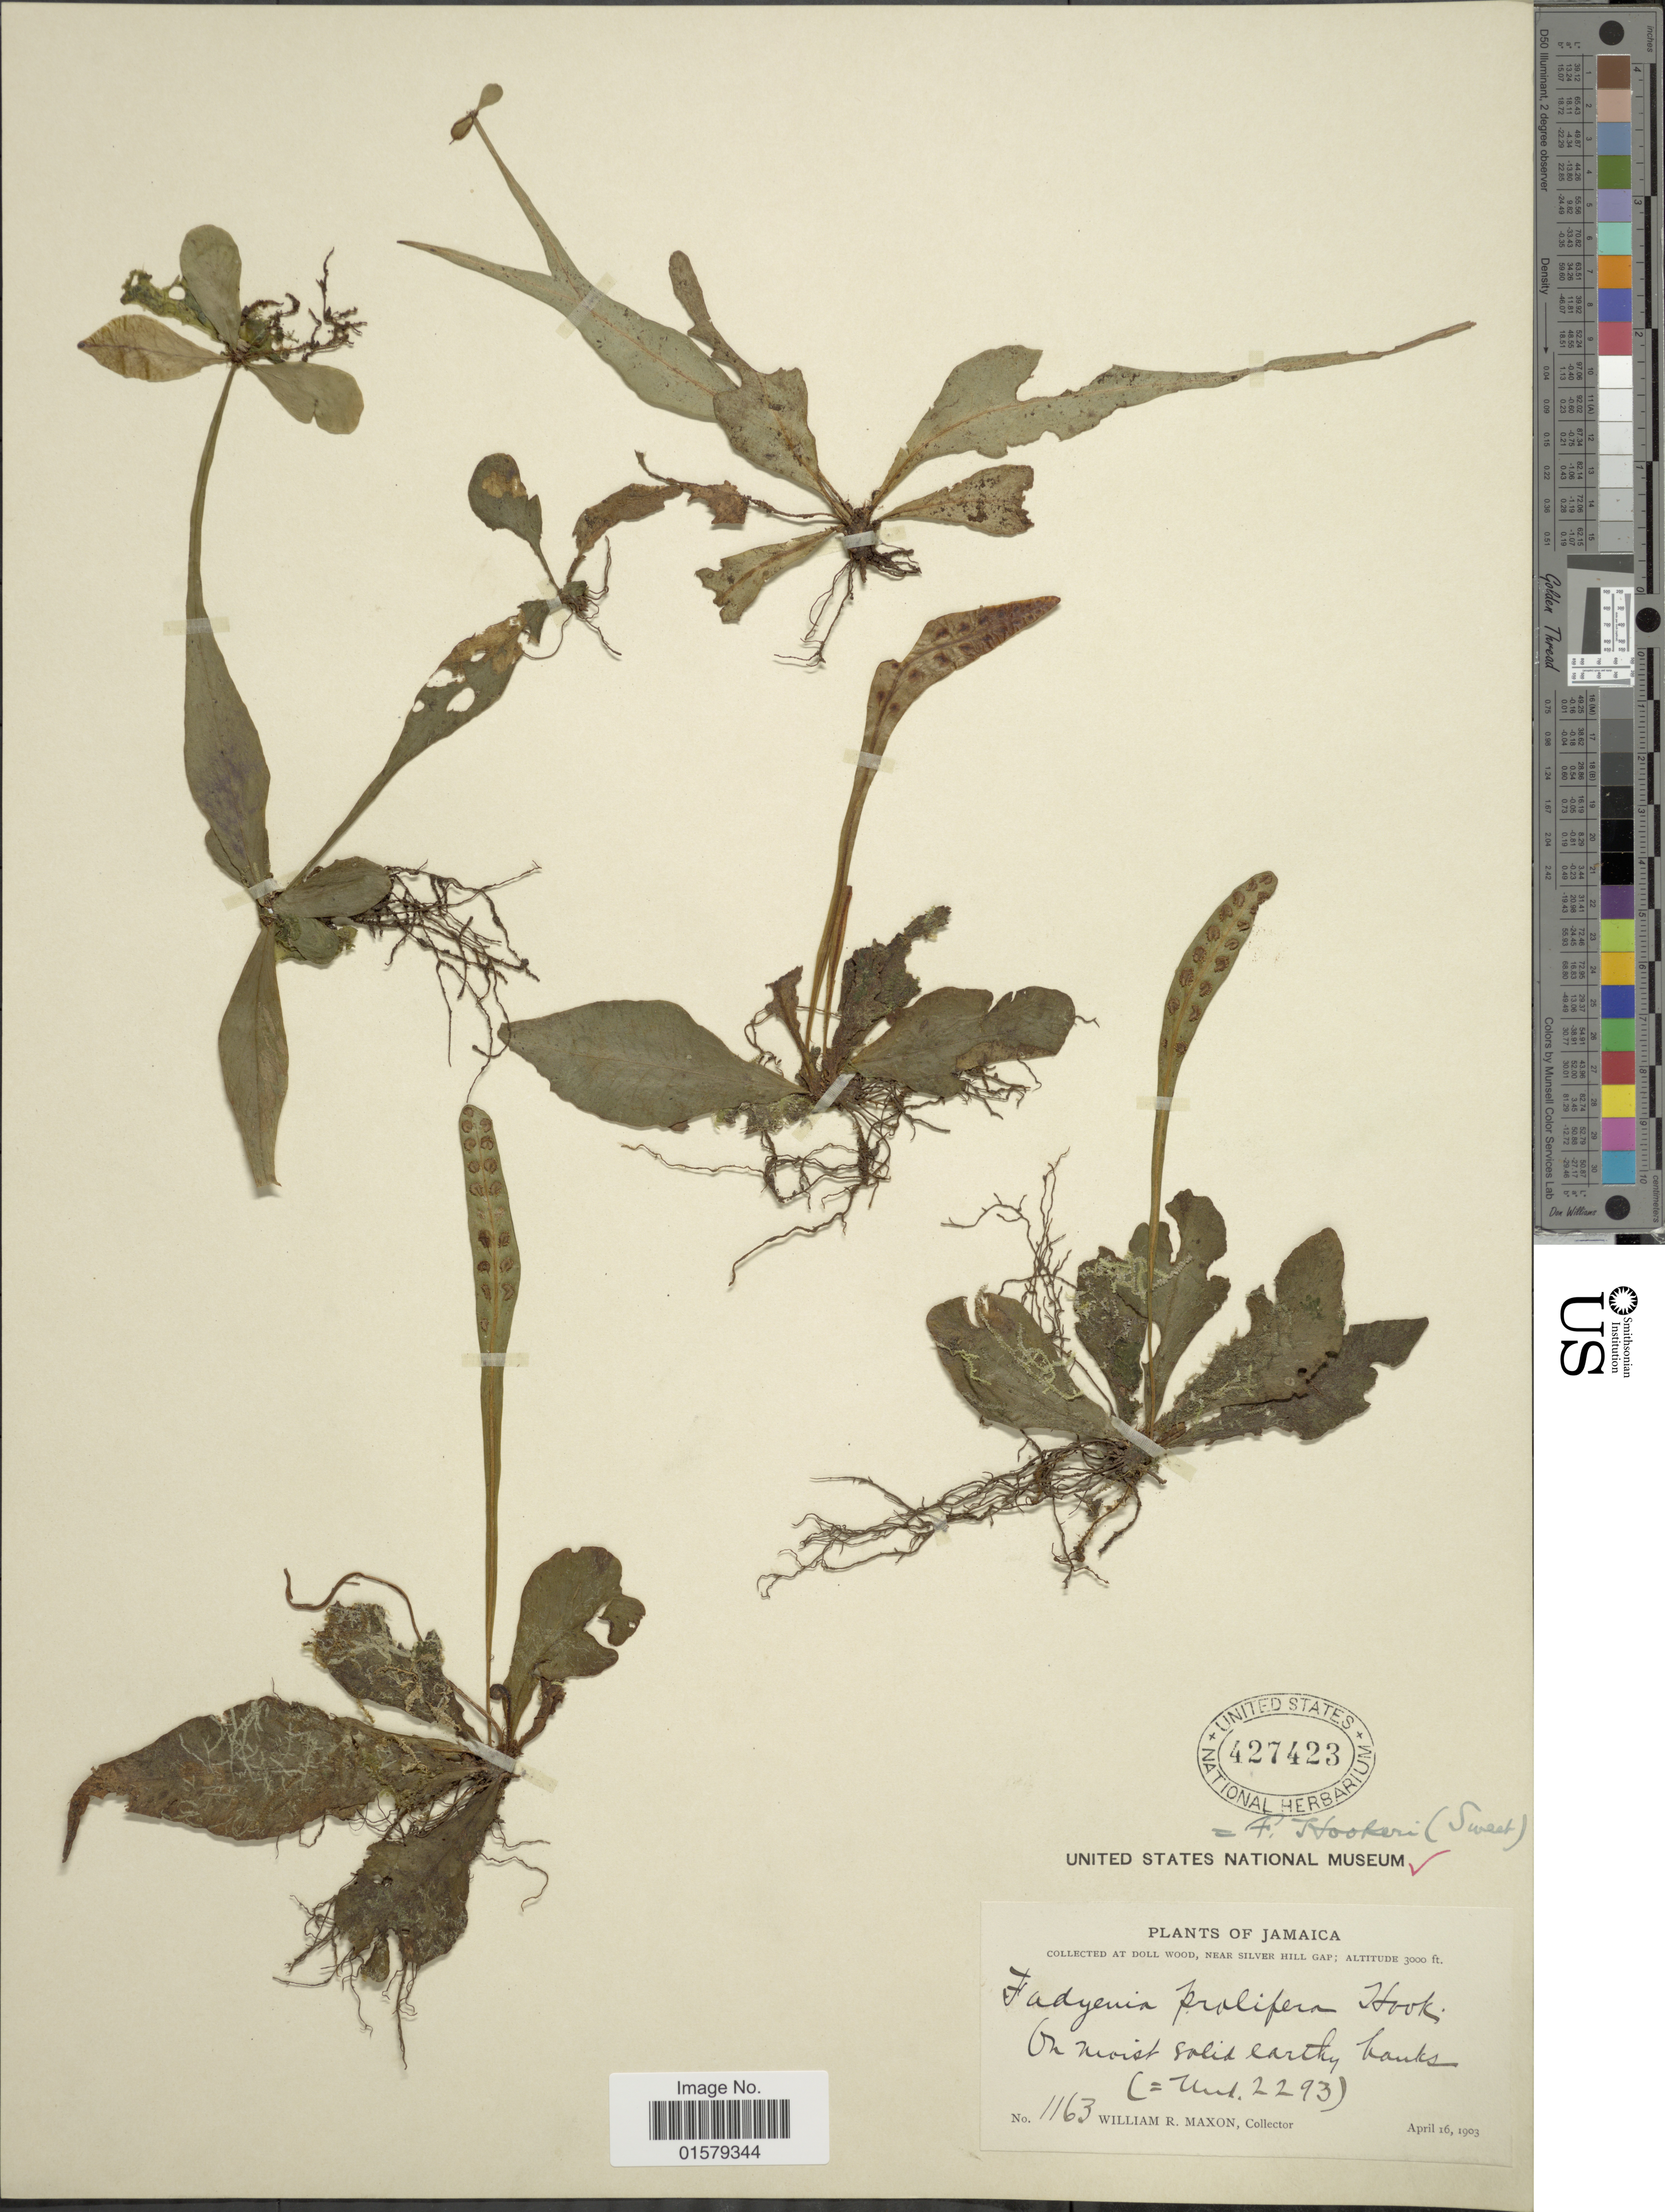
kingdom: Plantae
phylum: Tracheophyta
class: Polypodiopsida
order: Polypodiales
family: Tectariaceae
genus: Tectaria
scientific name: Tectaria hookeri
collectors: W. R. Maxon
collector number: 1163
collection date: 1903-04-16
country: Jamaica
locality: Doll Wood, near Silver Hill Gap, on moist solid earthy banks.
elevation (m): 914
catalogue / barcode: US 427423